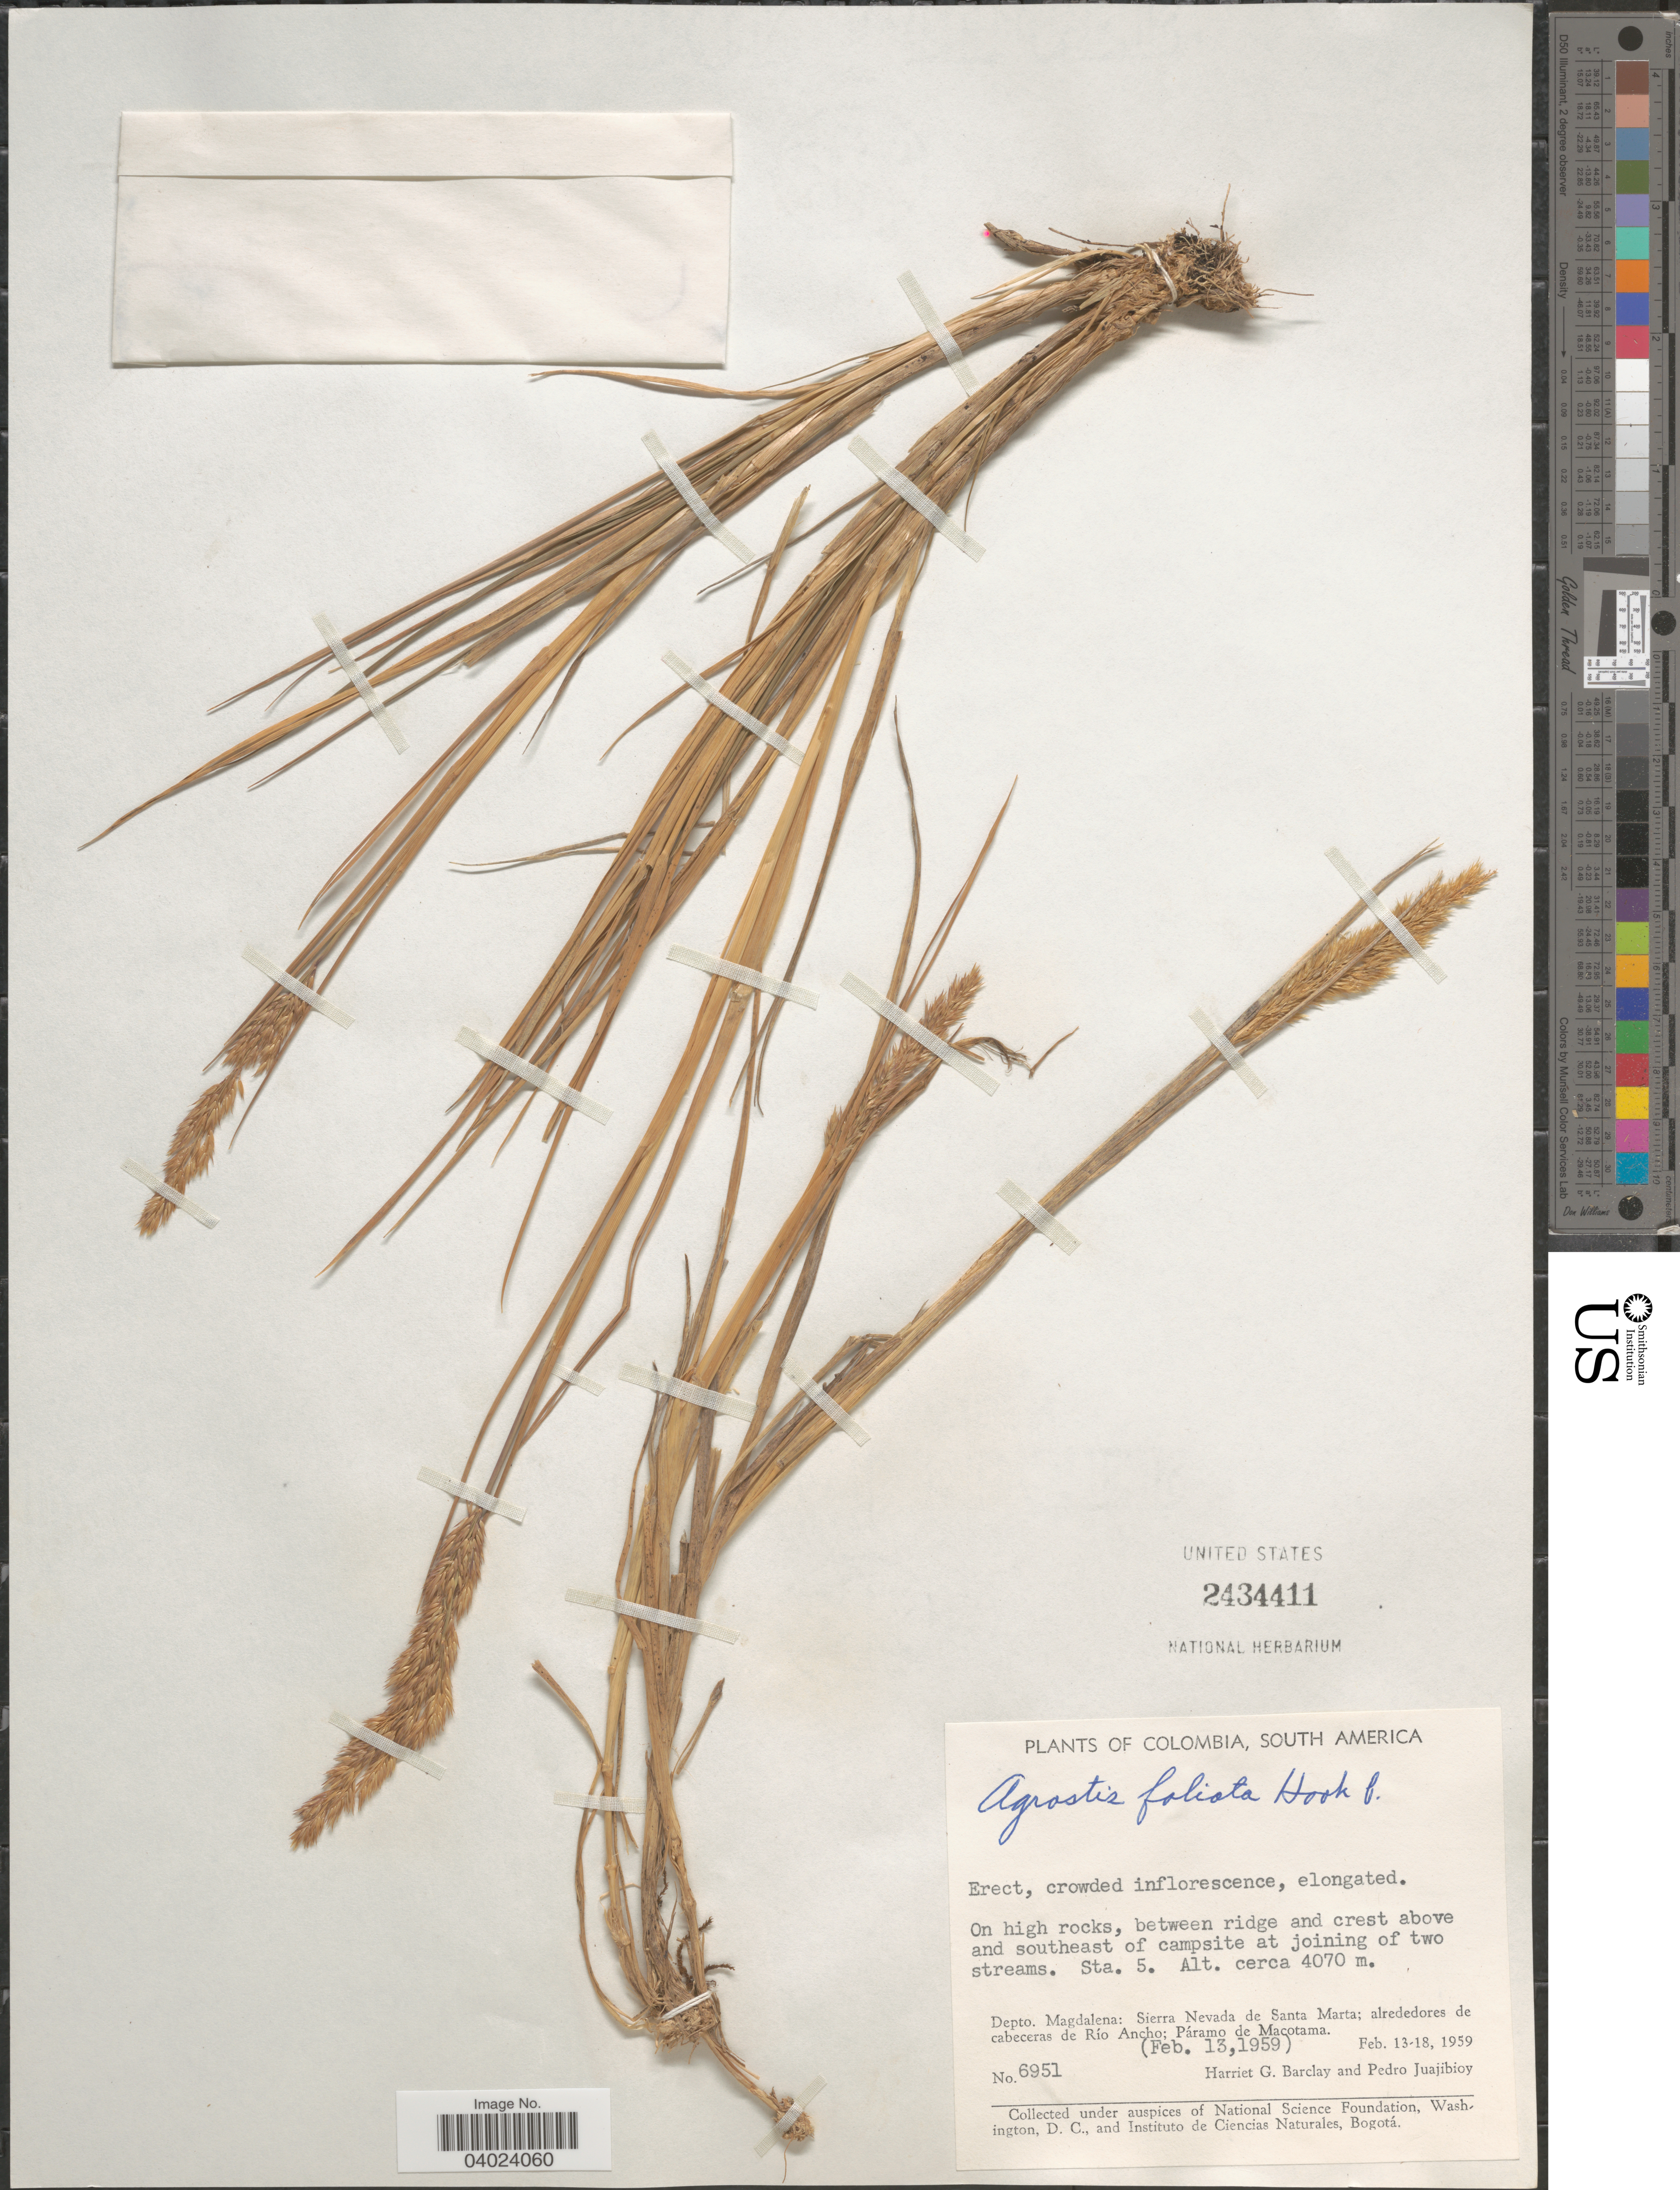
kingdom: Plantae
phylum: Tracheophyta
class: Liliopsida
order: Poales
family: Poaceae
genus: Agrostis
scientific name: Agrostis foliata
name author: Hook. f.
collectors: H. G. Barclay & P. Juajibioy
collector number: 6951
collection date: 1959-02-13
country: Colombia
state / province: Magdalena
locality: On high rocks, between ridge and crest above and southeast of campsite at joining of two streams. Sta. 5. Depto. Magdalena: Sierra Nevada de Santa Marta; alrededores de cabeceras de Río Ancho; Páramo de Macotama.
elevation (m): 4070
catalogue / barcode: US 2434411